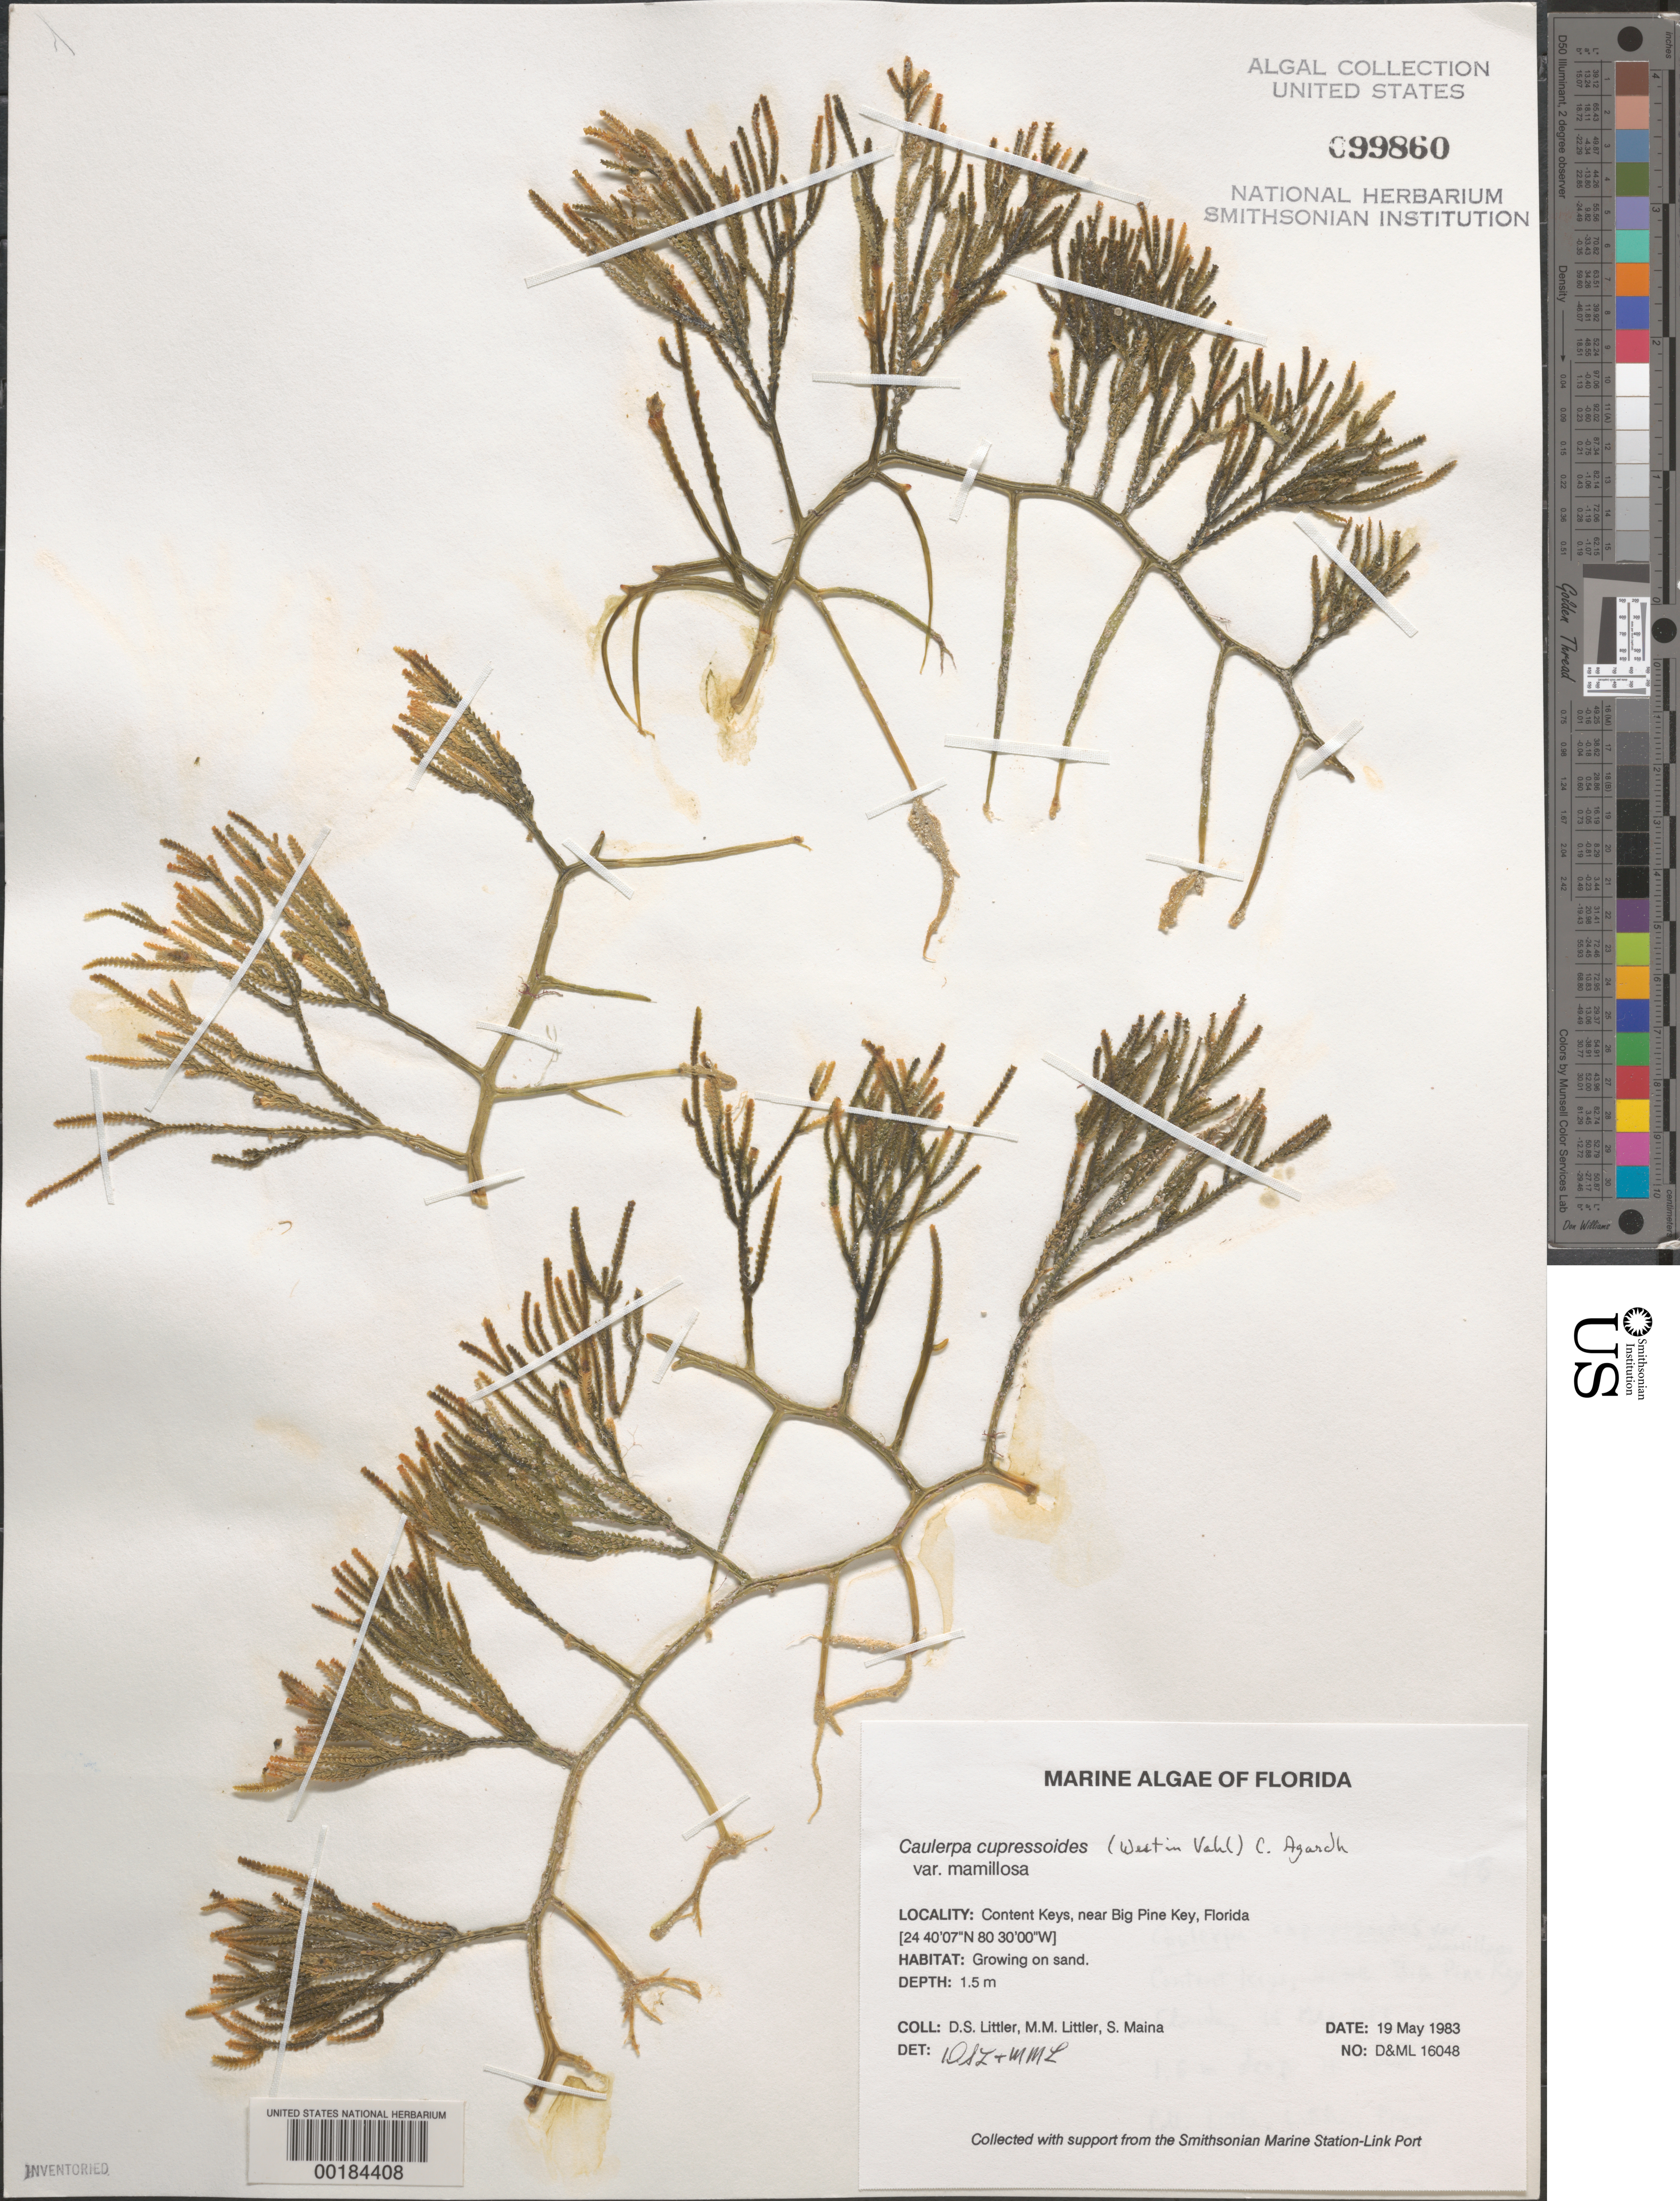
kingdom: Plantae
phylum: Chlorophyta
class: Ulvophyceae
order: Bryopsidales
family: Caulerpaceae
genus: Caulerpa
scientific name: Caulerpa cupressoides var. mamillosa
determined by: Littler, D. S.; Littler, M. M.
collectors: D. S. Littler, M. M. Littler & S. Maina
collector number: D&ML 16048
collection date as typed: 19 May 1983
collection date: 1983-05-19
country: United States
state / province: Florida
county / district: Monroe County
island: Content Keys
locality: Near Big Pine Key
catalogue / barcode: US 99860